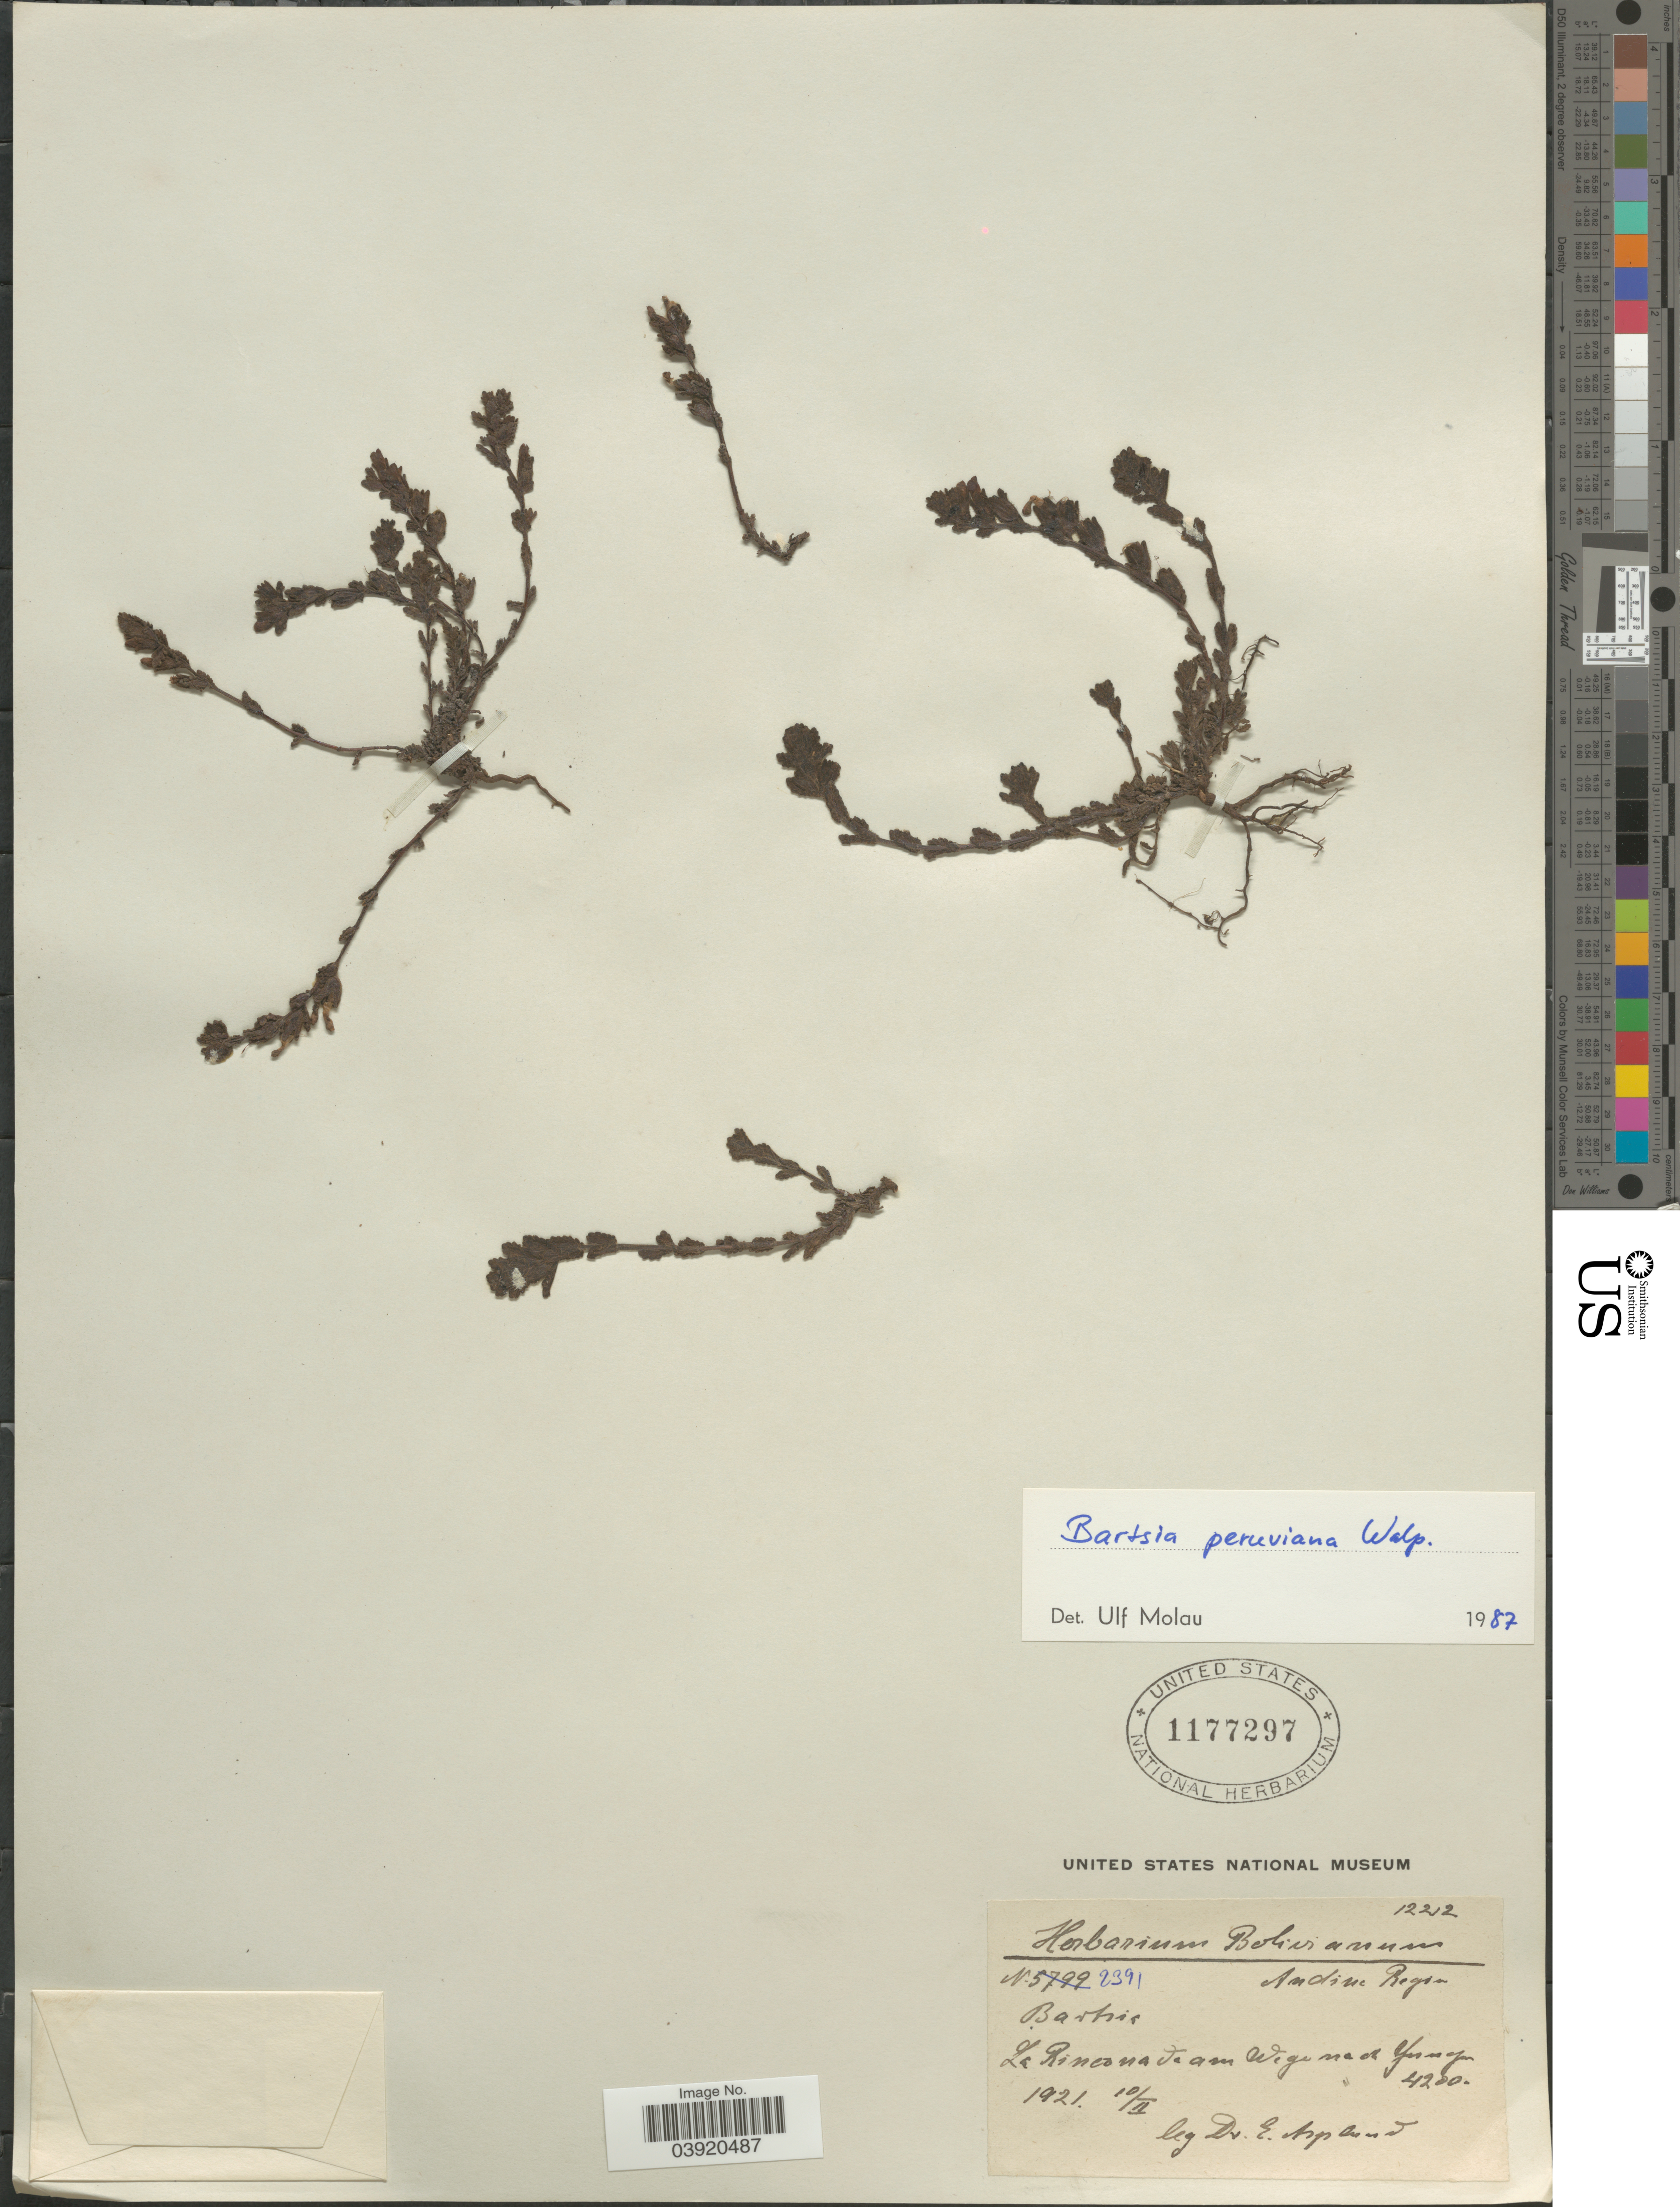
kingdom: Plantae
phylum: Tracheophyta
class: Magnoliopsida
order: Lamiales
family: Orobanchaceae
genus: Bartsia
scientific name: Bartsia peruviana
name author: Walp.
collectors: E. Asplund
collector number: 2391/12212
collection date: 1921-02-10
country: Bolivia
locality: Andina Region. La Rincona de am Wegenad Yungas.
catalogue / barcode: US 1177297